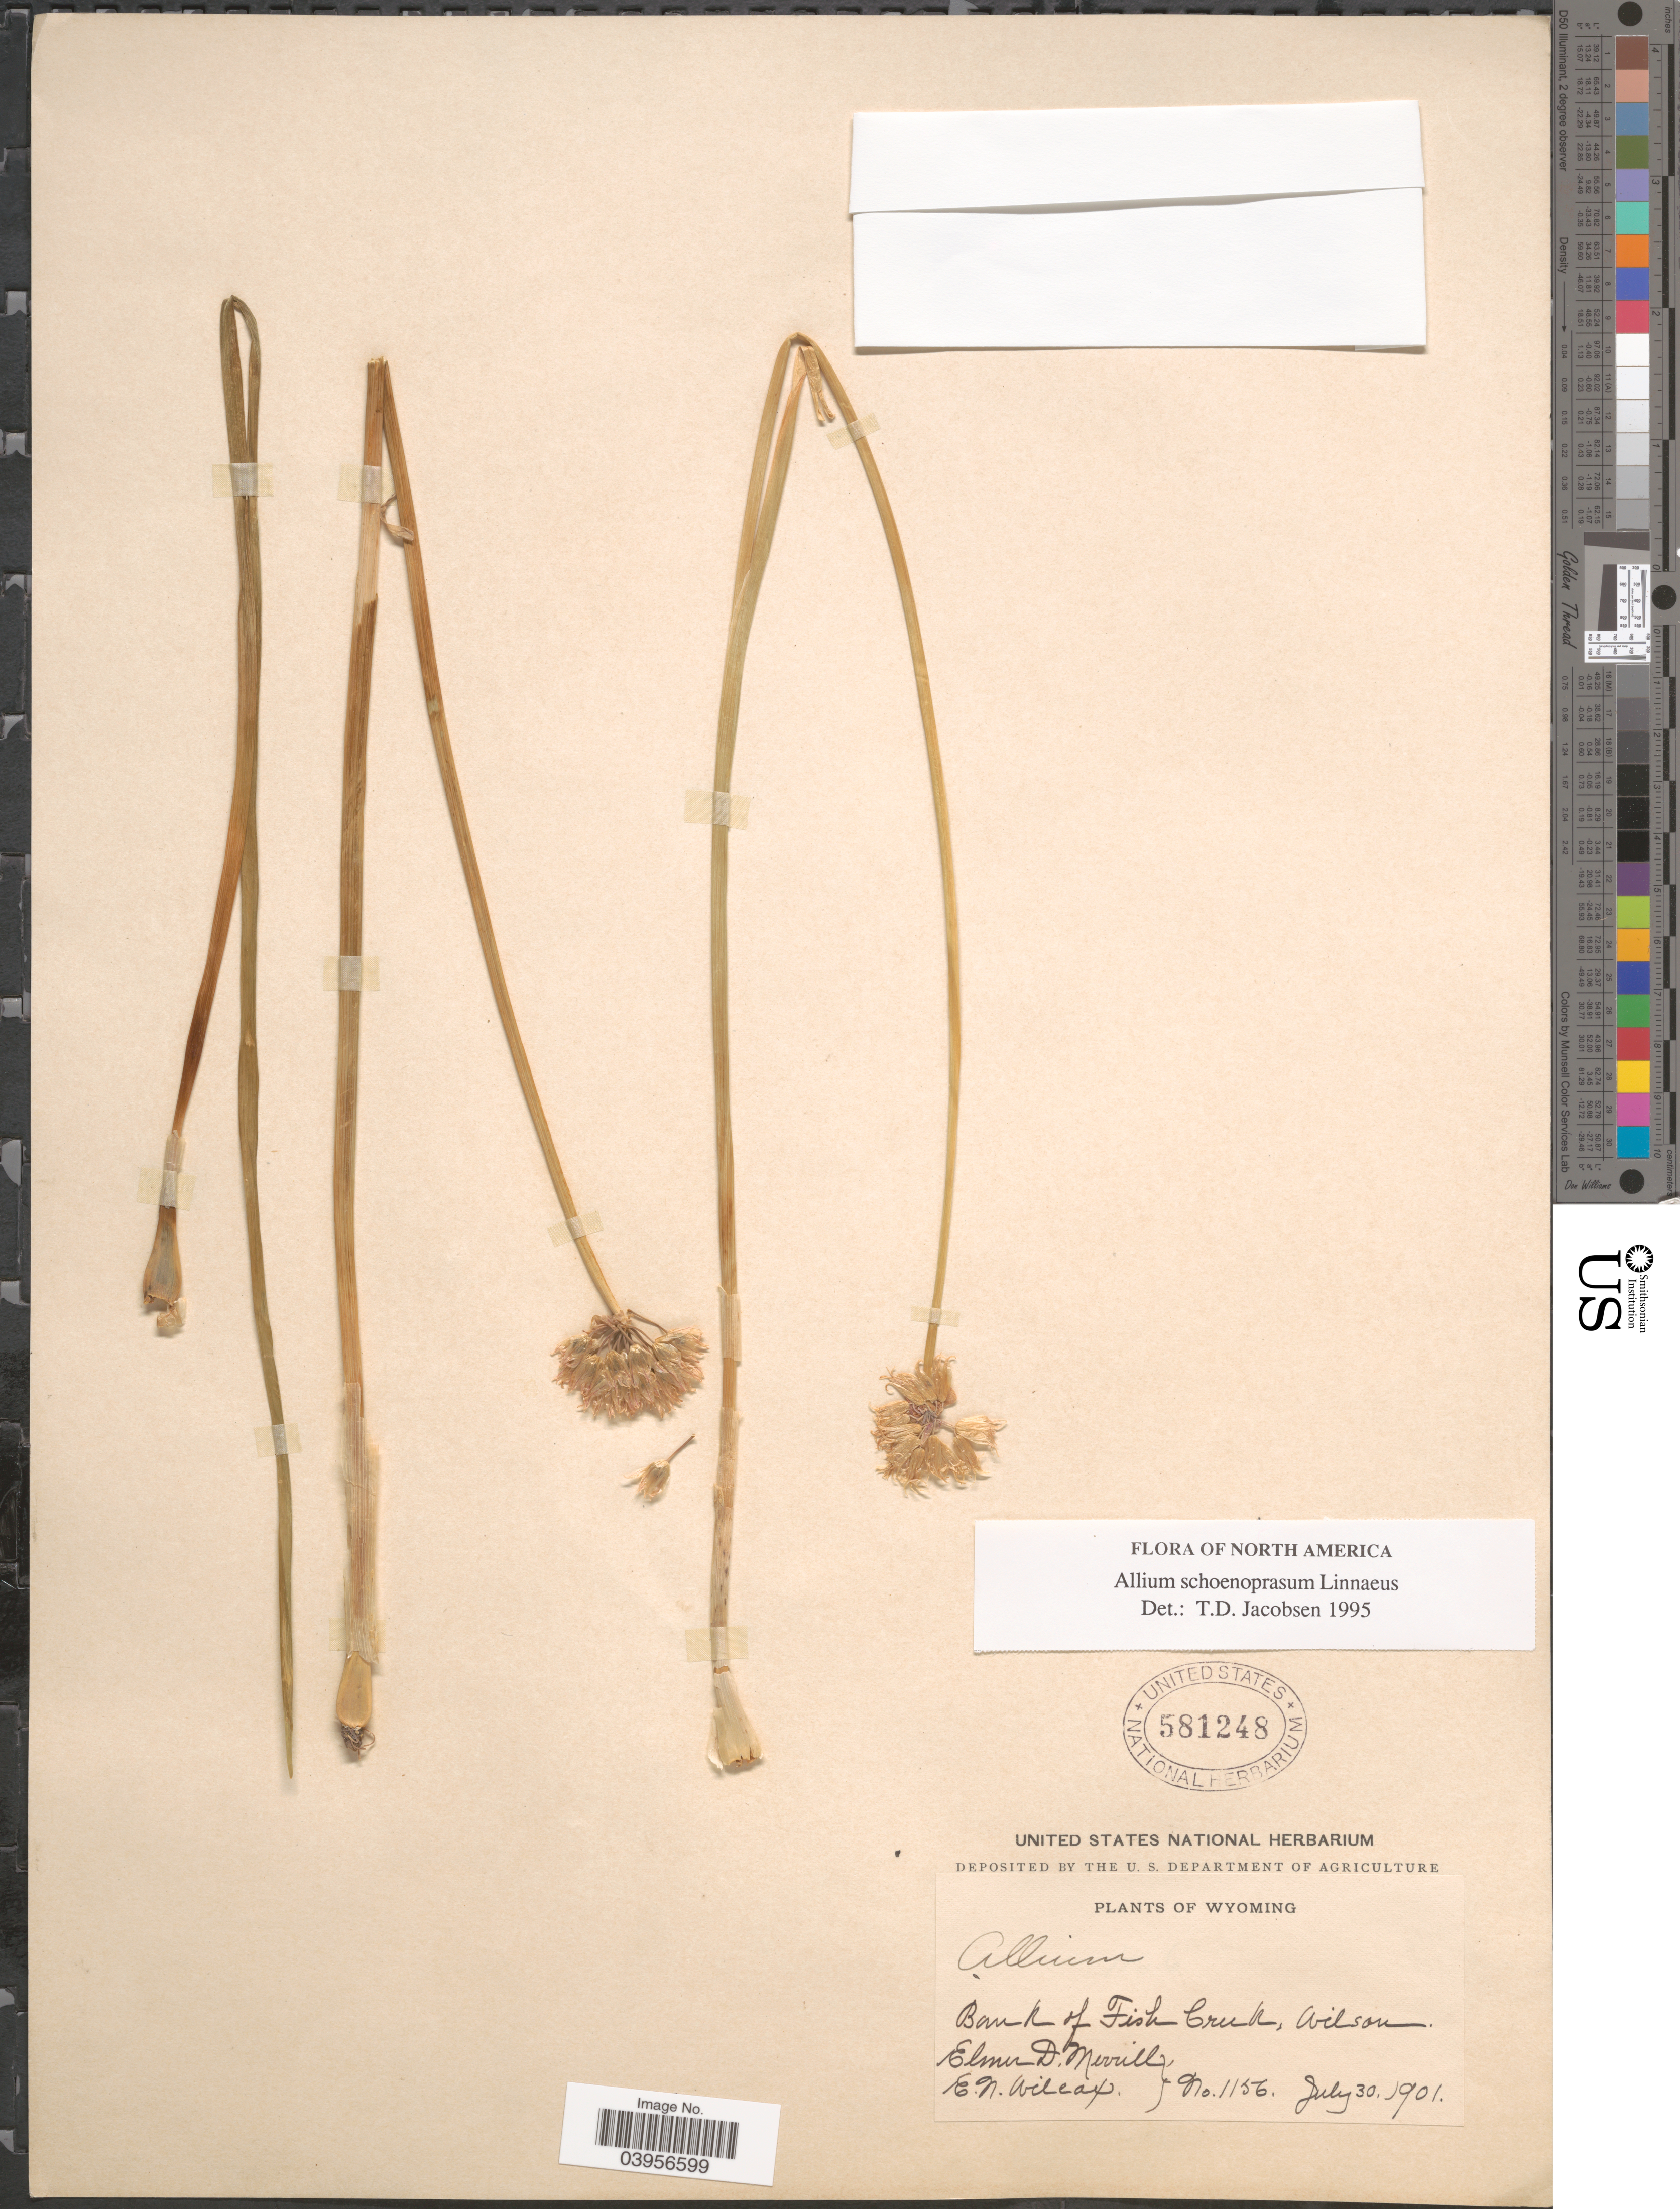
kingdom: Plantae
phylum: Tracheophyta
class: Liliopsida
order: Asparagales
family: Amaryllidaceae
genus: Allium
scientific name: Allium schoenoprasum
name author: L.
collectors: E. D. Merrill & E. Wilcox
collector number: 1156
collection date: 1901-07-30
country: United States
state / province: Wyoming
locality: Bank of Fish Creek, Wilson.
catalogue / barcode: US 581248